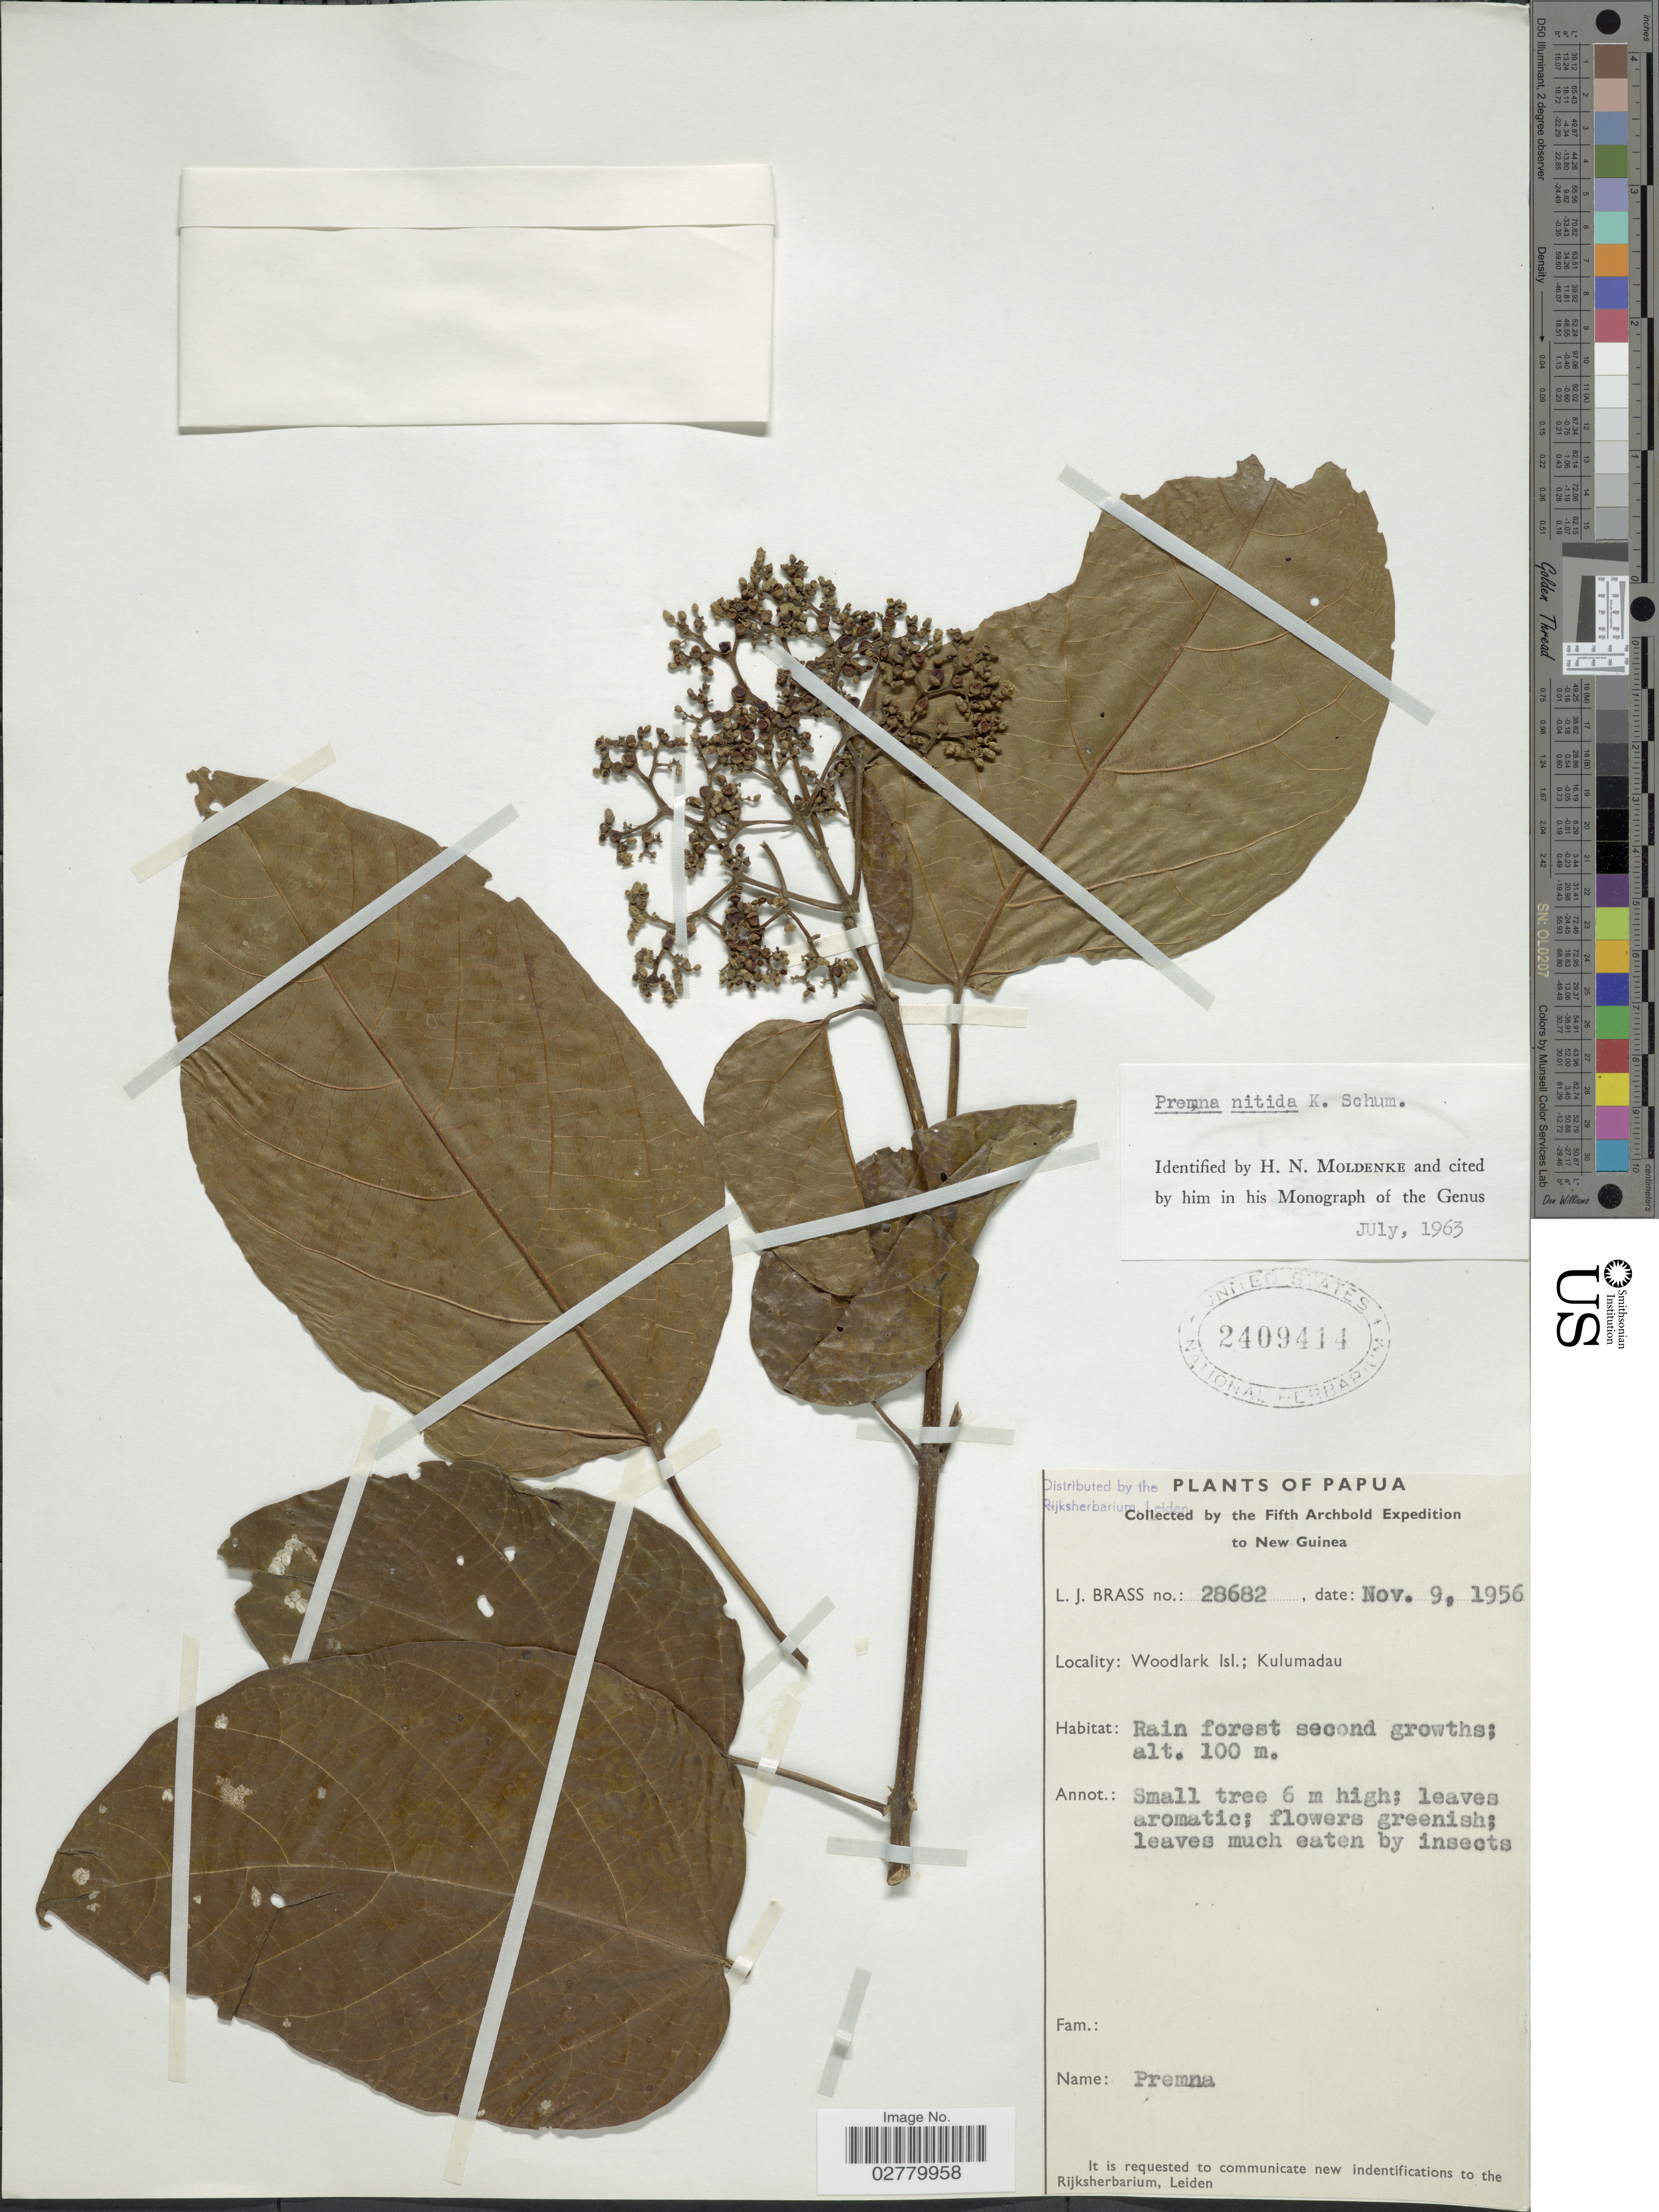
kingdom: Plantae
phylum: Tracheophyta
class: Magnoliopsida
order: Lamiales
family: Lamiaceae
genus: Premna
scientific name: Premna nitida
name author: K. Schum.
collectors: L. J. Brass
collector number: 28682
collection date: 1956-11-09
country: Papua New Guinea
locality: Papua. New Guinea. Woodlark Isl.; Kulumadau.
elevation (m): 100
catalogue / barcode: US 2409414